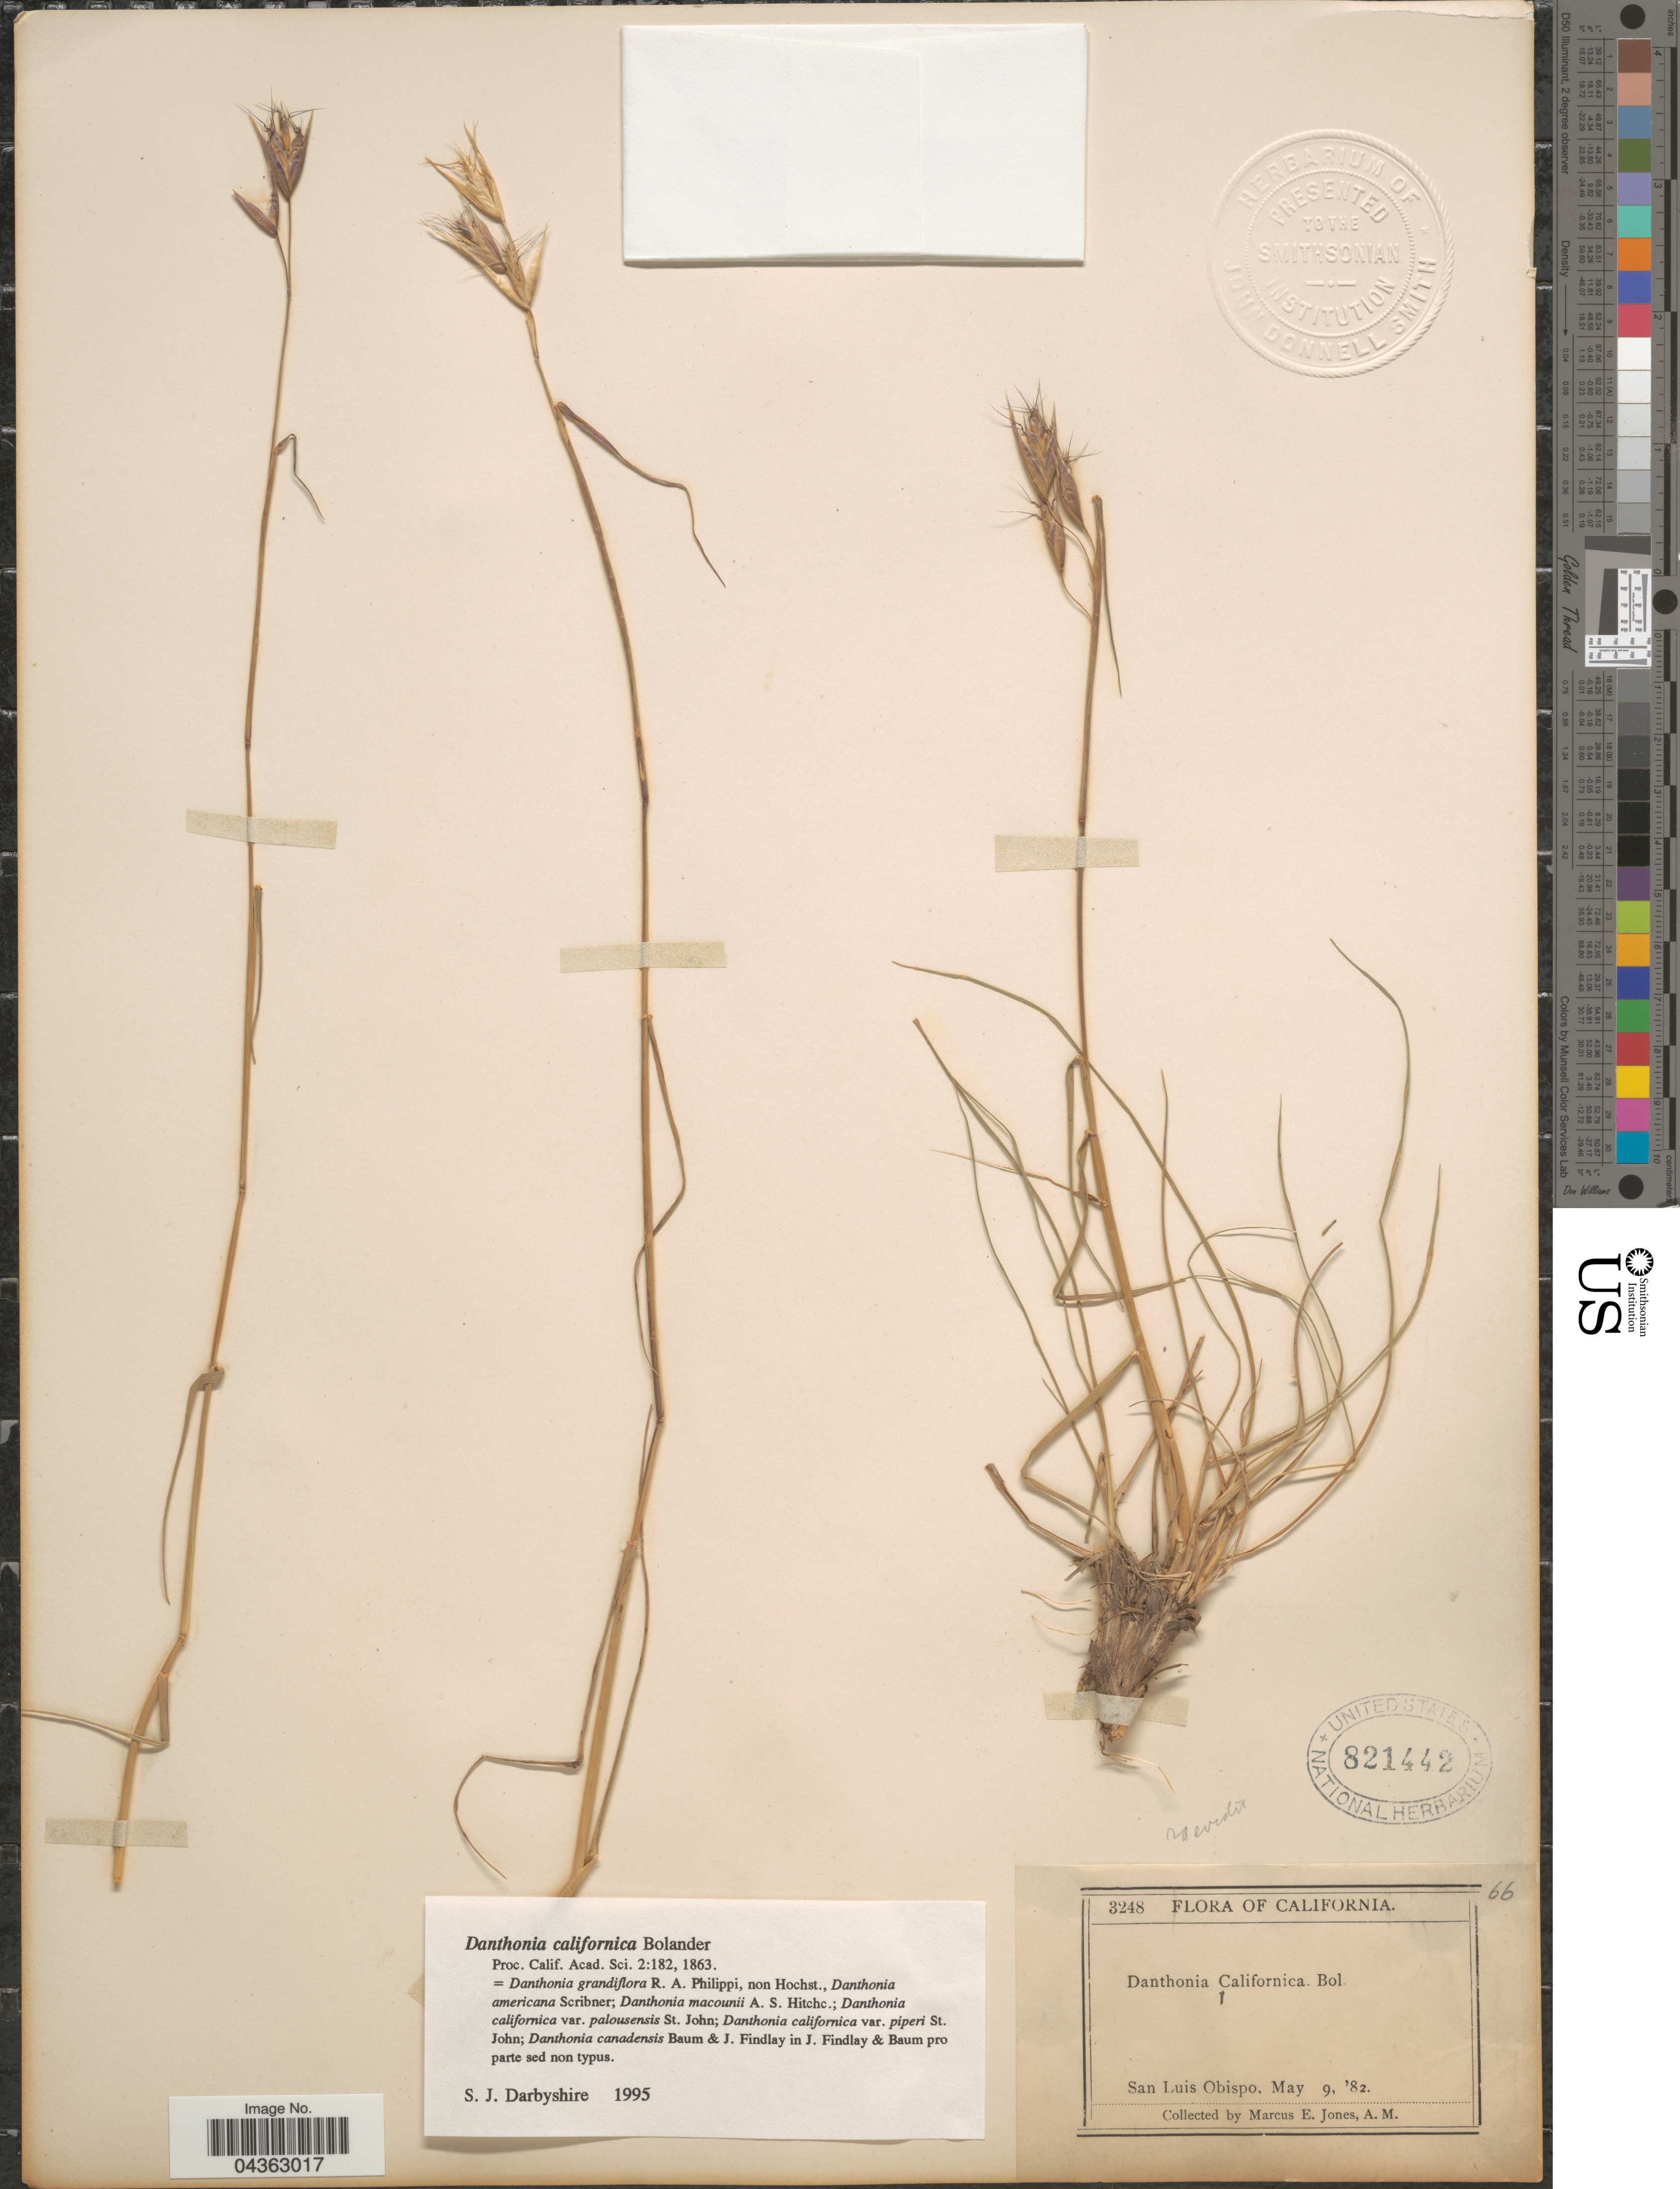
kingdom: Plantae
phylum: Tracheophyta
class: Liliopsida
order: Poales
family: Poaceae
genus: Danthonia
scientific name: Danthonia californica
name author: Bol.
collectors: M. E. Jones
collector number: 3248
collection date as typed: Transcribed d/m/y: 9/5/82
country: United States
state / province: California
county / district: San Luis Obispo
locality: San Luis Obispo.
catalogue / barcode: US 821442